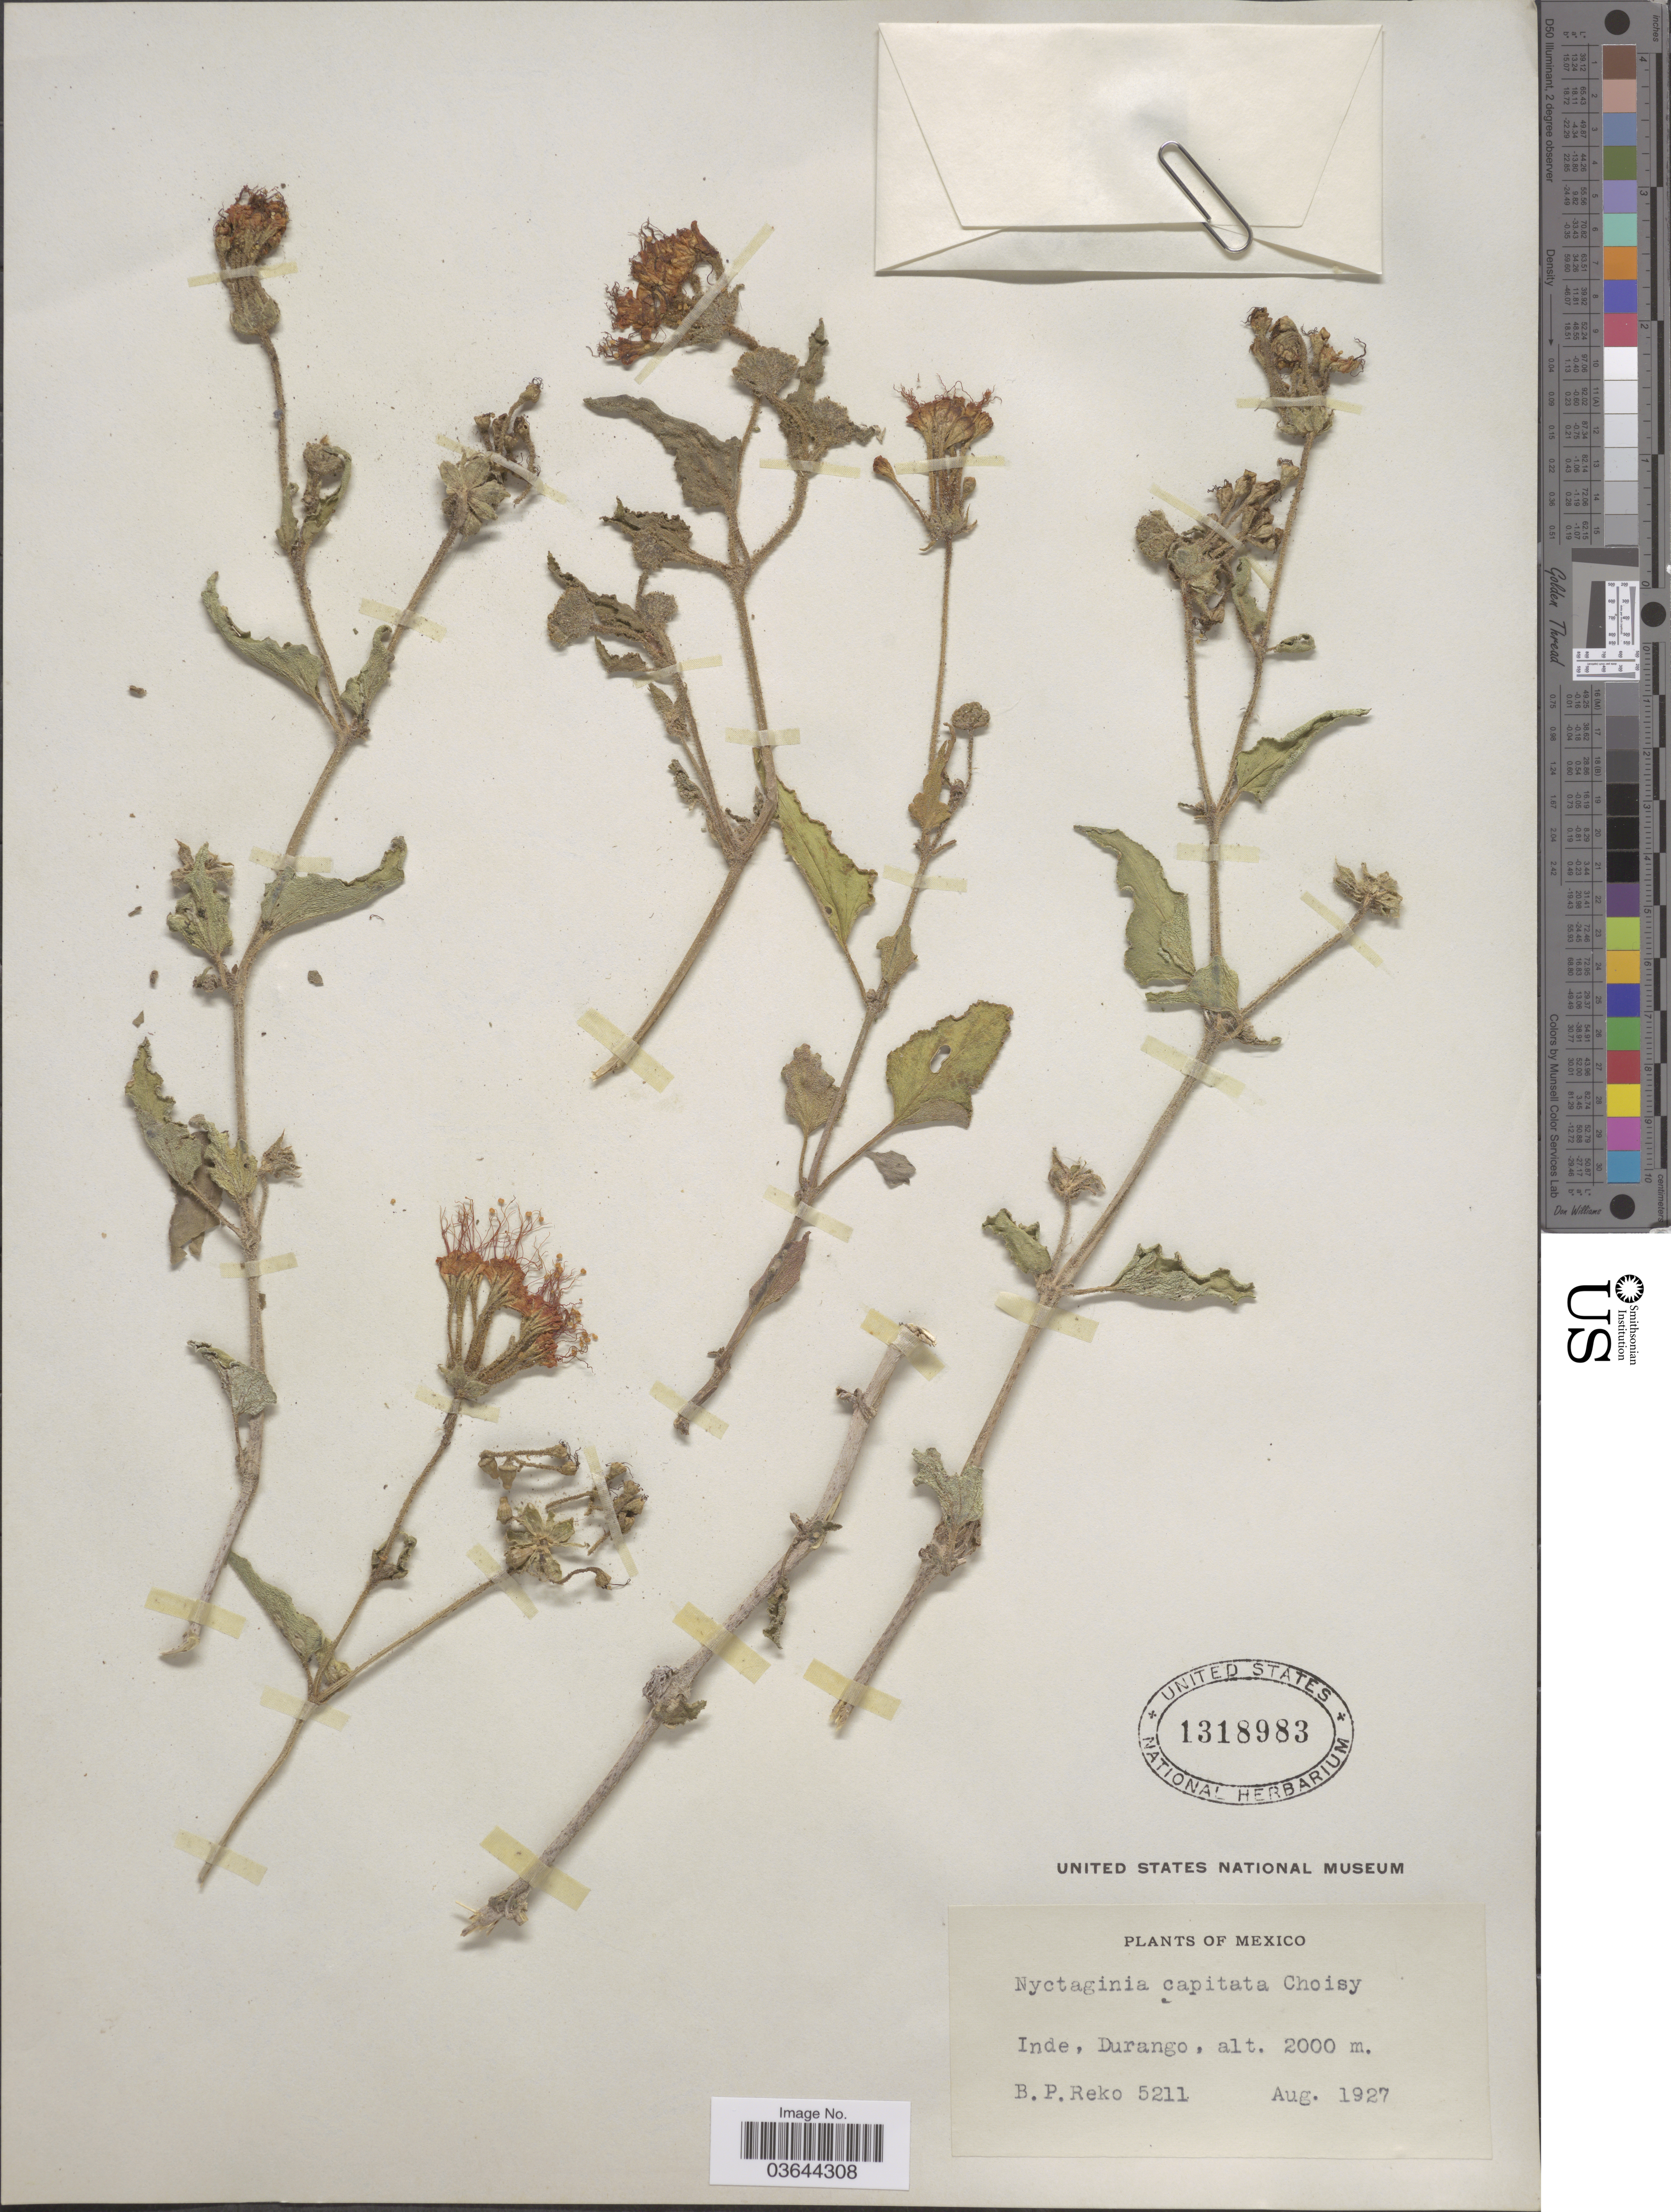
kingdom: Plantae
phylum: Tracheophyta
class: Magnoliopsida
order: Caryophyllales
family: Nyctaginaceae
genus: Nyctaginia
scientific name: Nyctaginia capitata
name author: Choisy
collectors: B. P. Reko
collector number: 5211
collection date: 1927-08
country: Mexico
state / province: Durango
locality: Inde.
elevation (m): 2000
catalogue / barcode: US 1318983